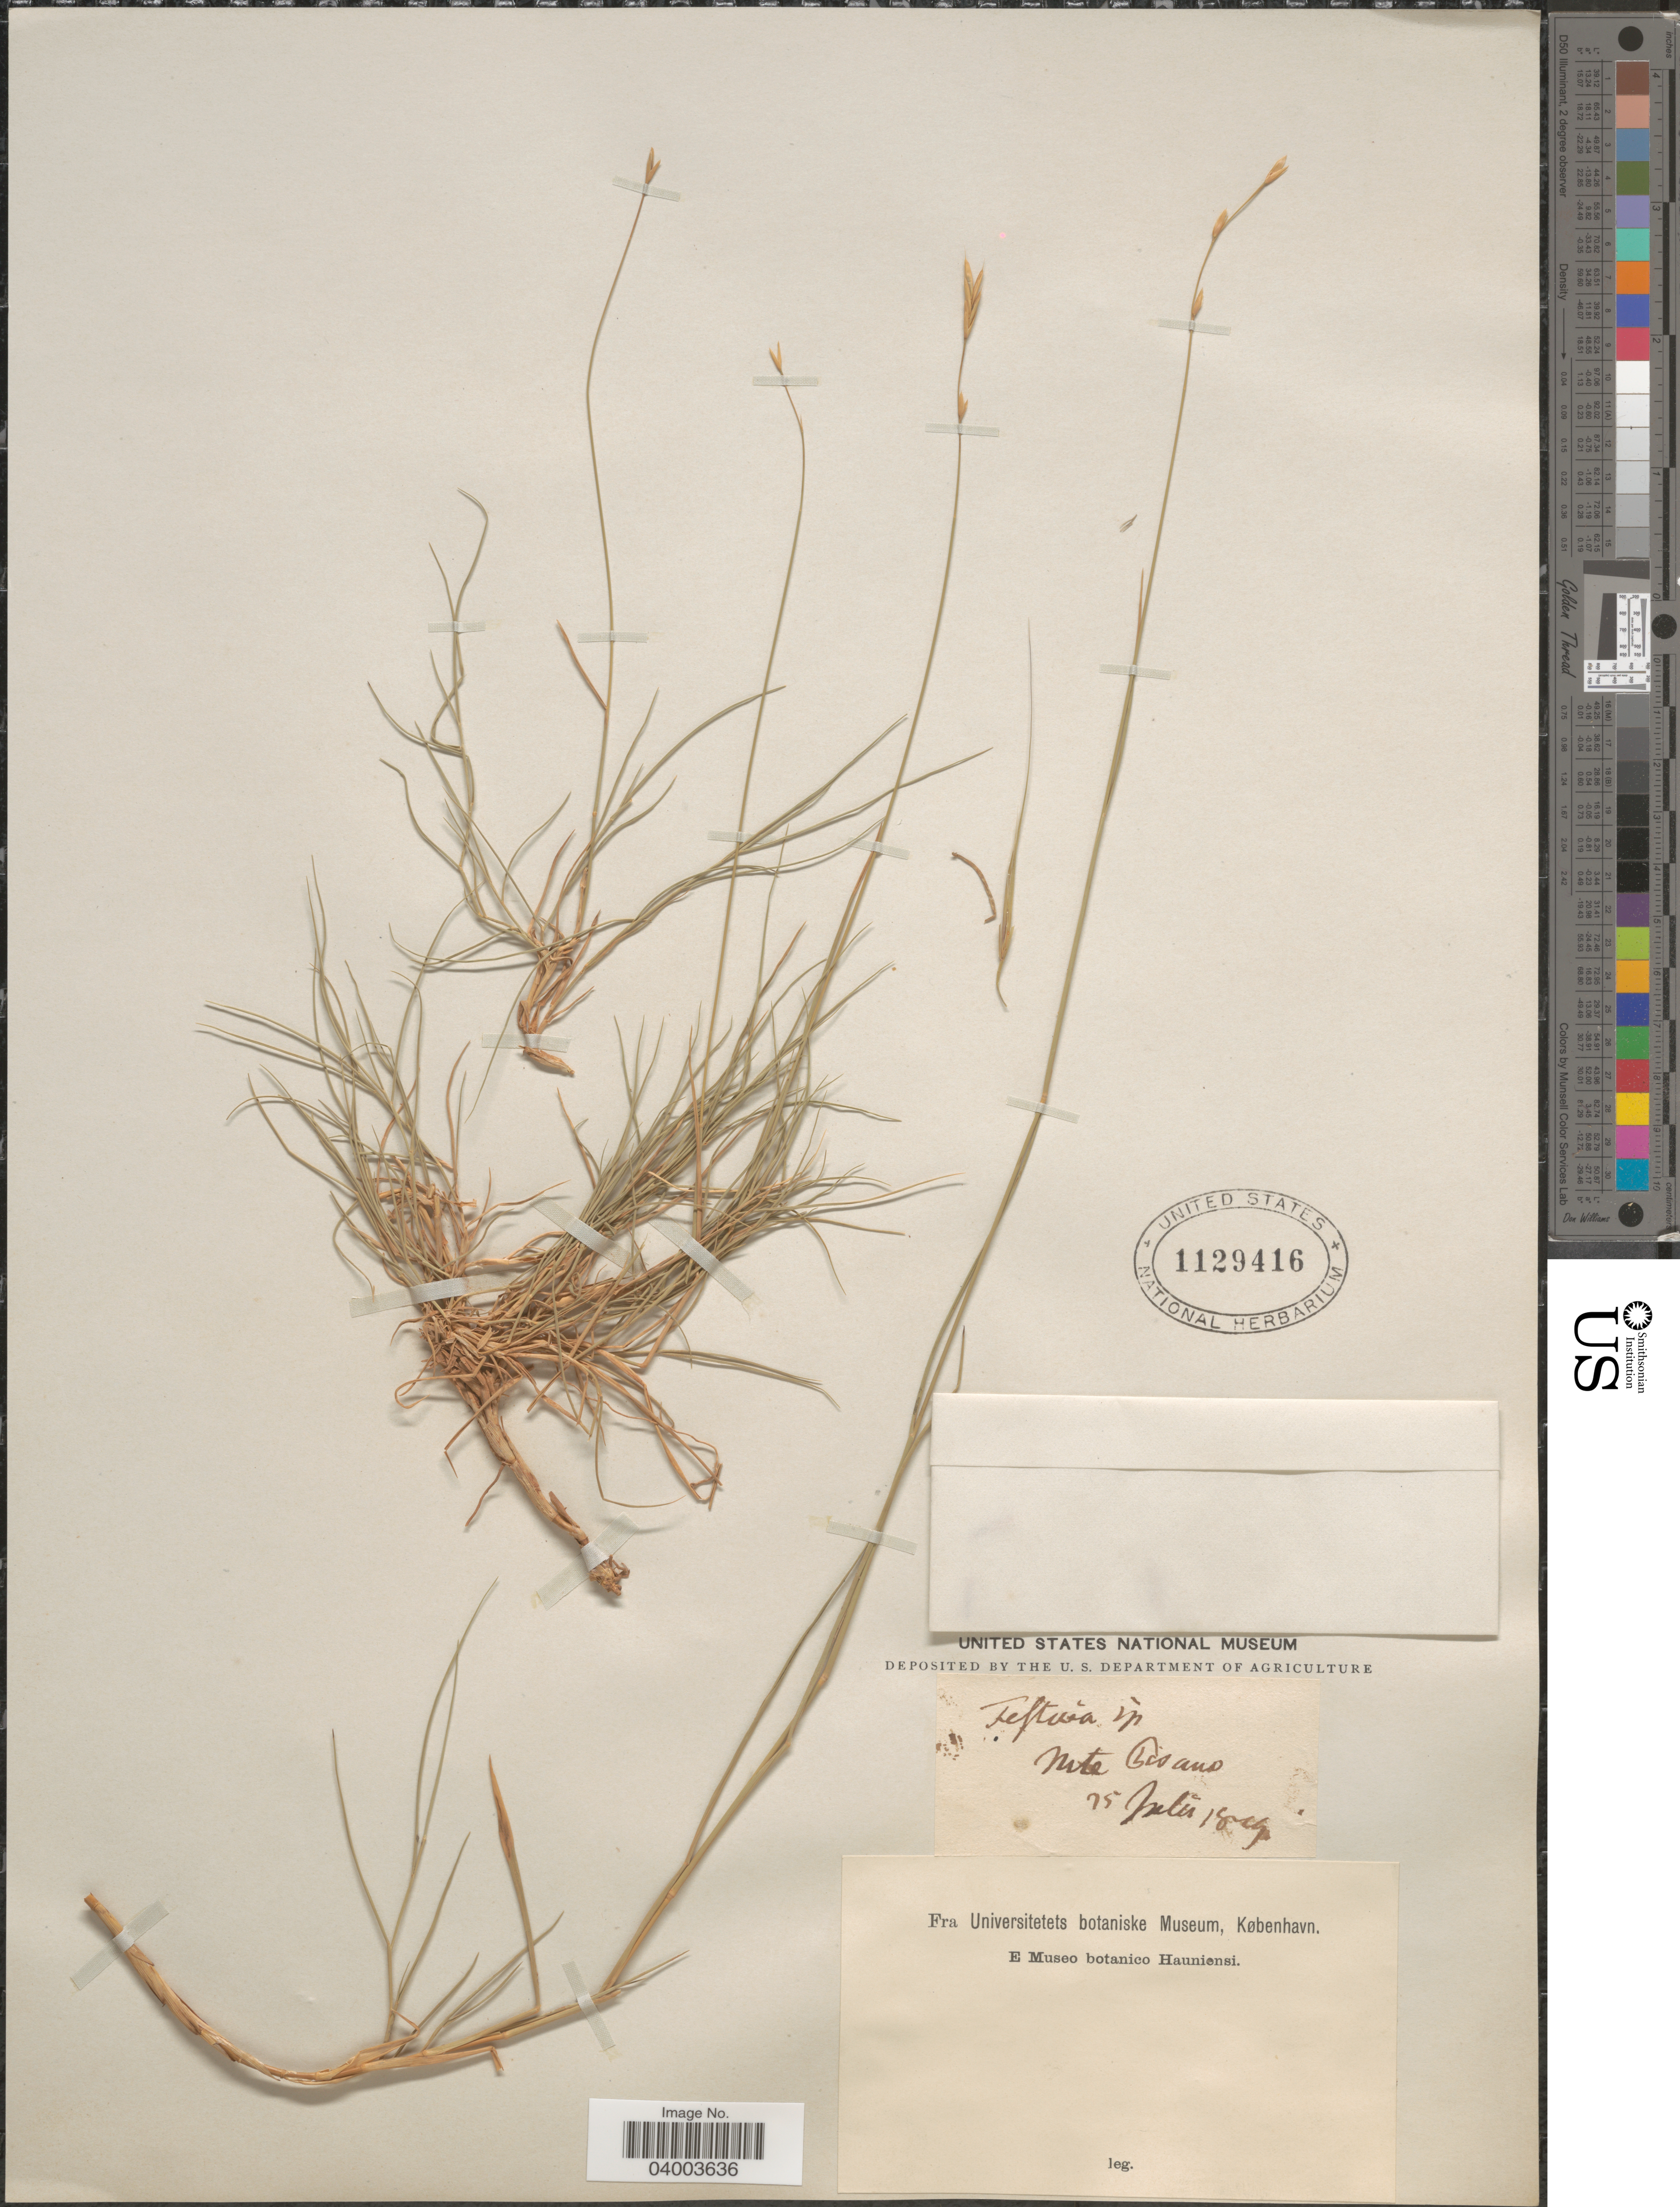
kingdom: Plantae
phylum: Tracheophyta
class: Liliopsida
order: Poales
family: Poaceae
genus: Brachypodium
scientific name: Brachypodium sp.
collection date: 1819-07-25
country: Italy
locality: Mte Pisano.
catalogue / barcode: US 1129416